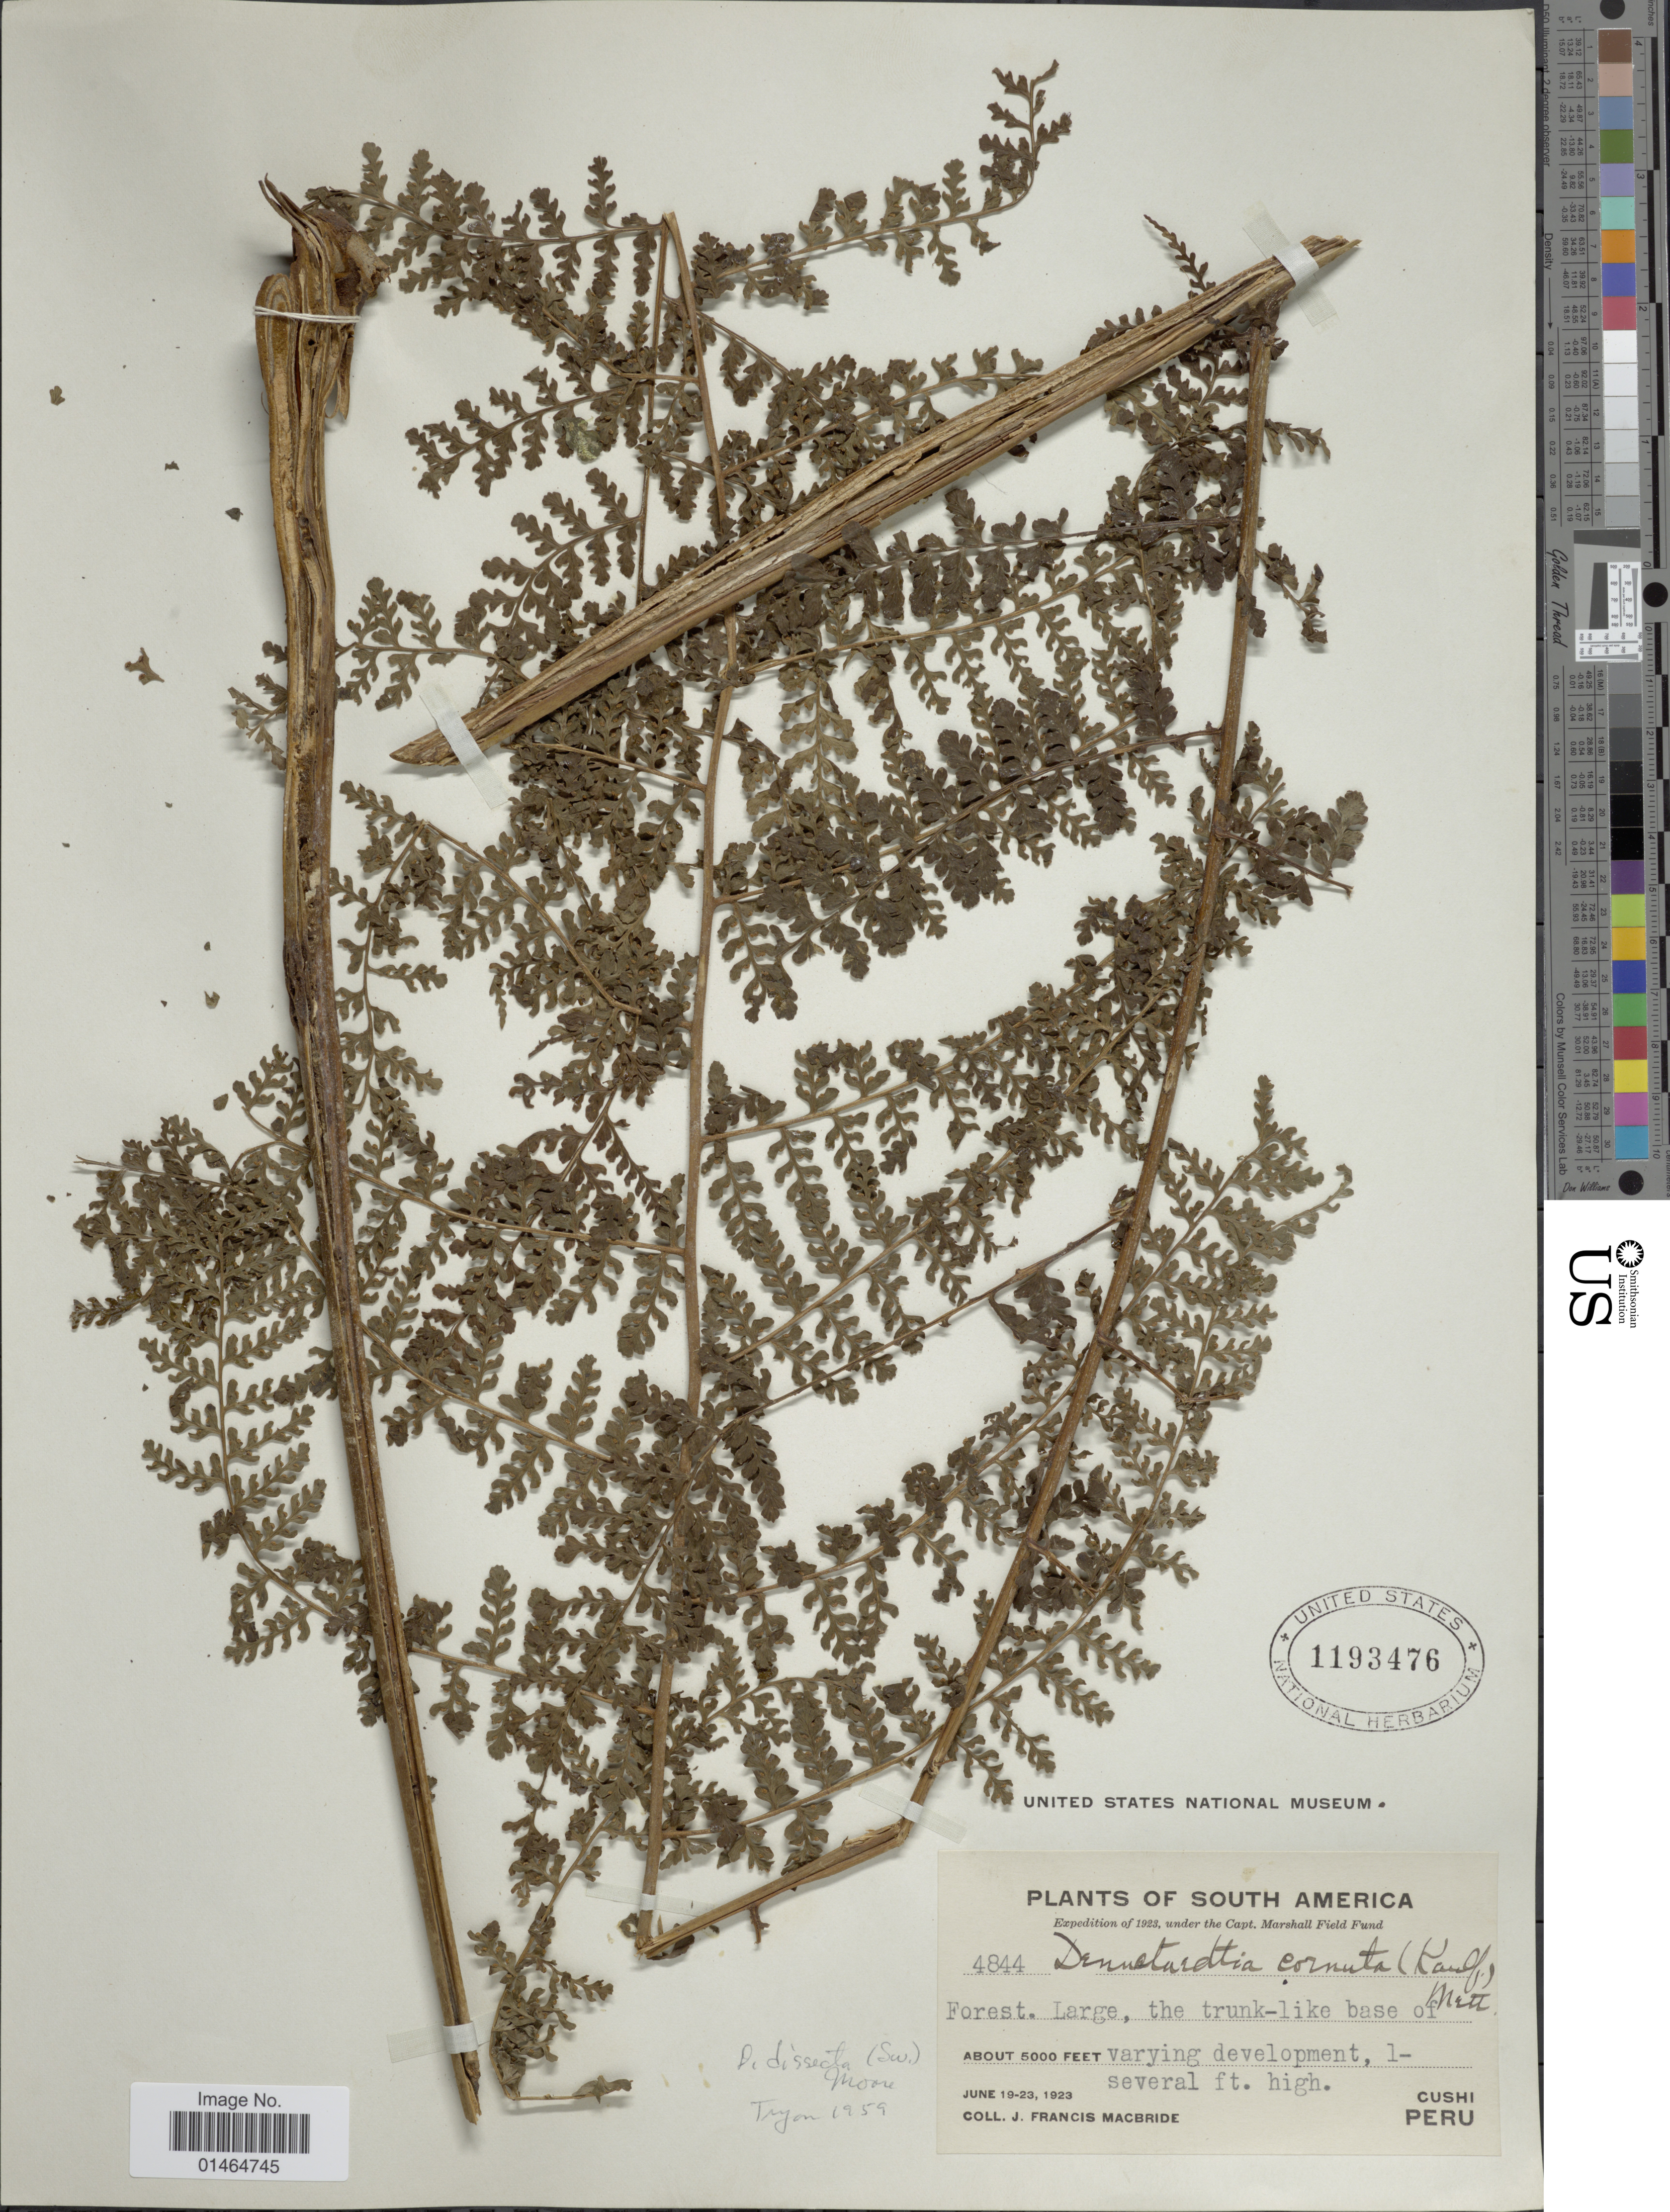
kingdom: Plantae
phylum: Tracheophyta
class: Polypodiopsida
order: Polypodiales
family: Dennstaedtiaceae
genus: Dennstaedtia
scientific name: Dennstaedtia dissecta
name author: (Sw.) T. Moore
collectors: J. F. Macbride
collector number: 4844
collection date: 1923-06-19/1923-06-23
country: Peru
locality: Cushi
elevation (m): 1524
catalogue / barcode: US 1193476